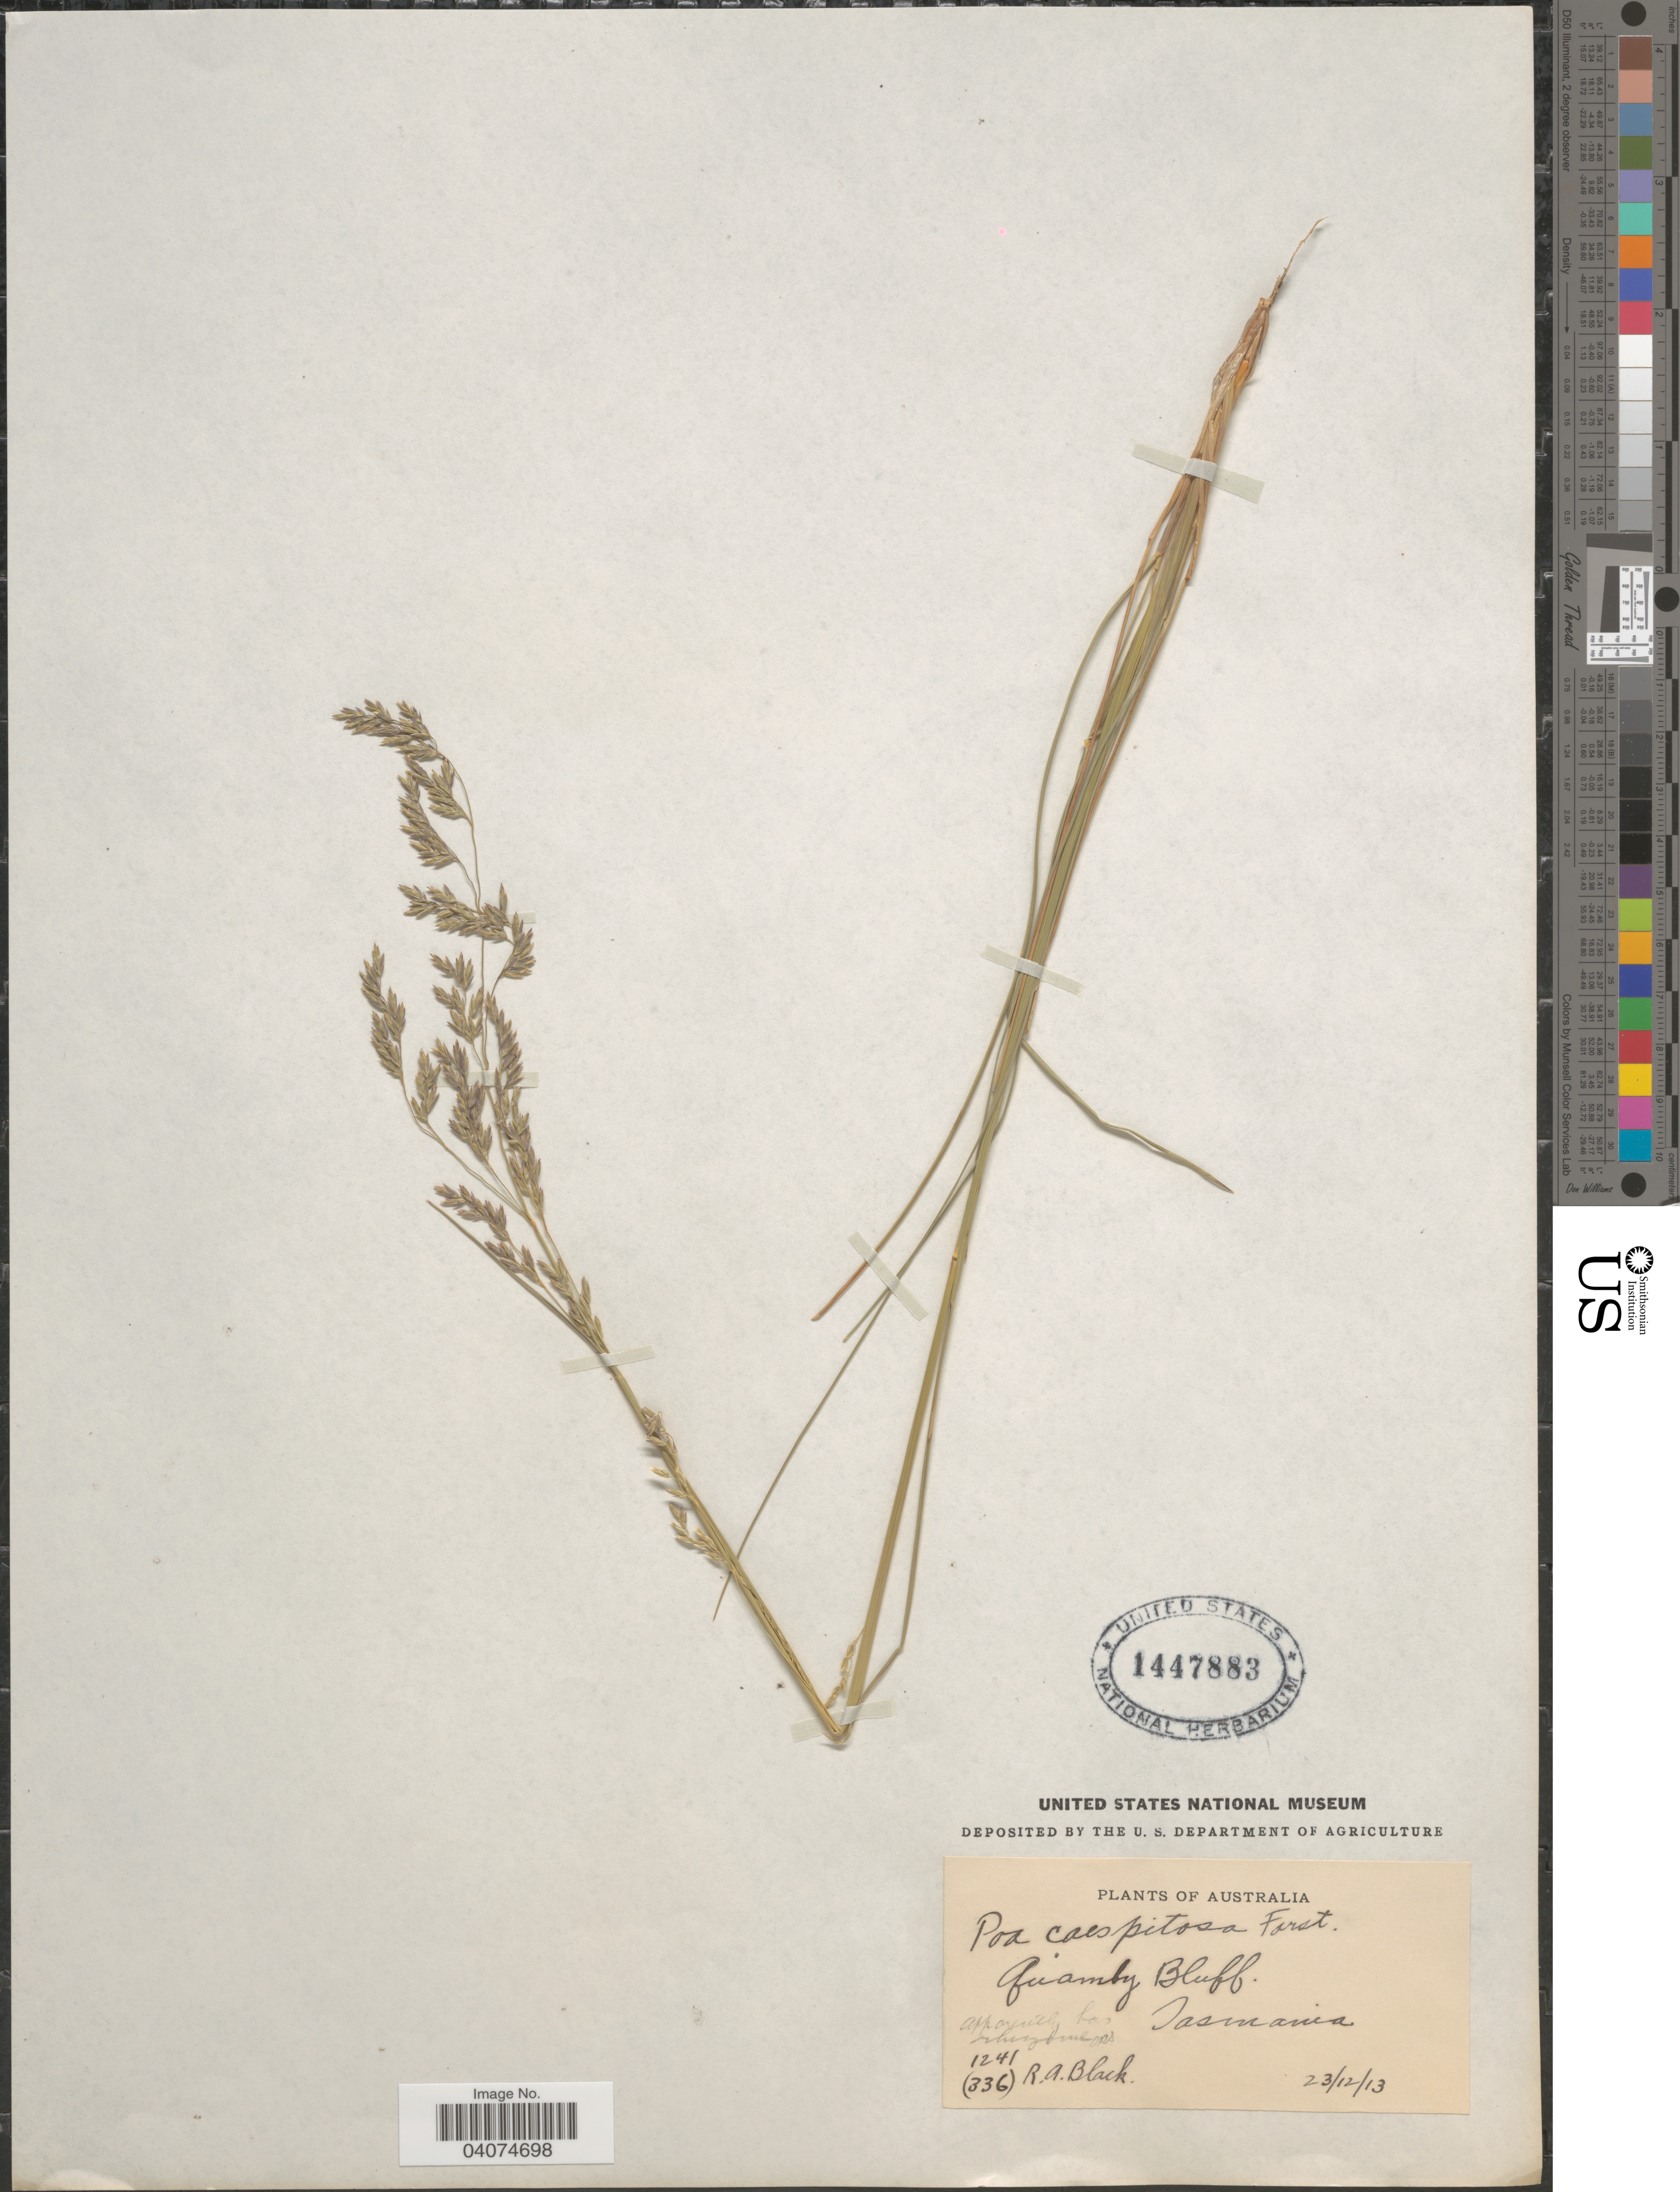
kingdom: Plantae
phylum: Tracheophyta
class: Liliopsida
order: Poales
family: Poaceae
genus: Poa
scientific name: Poa sp.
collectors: R. A. Black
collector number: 1241/(336)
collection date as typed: Transcribed d/m/y: 23/12/13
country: Australia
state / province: Tasmania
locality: Quamby Bluff.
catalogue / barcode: US 1447883